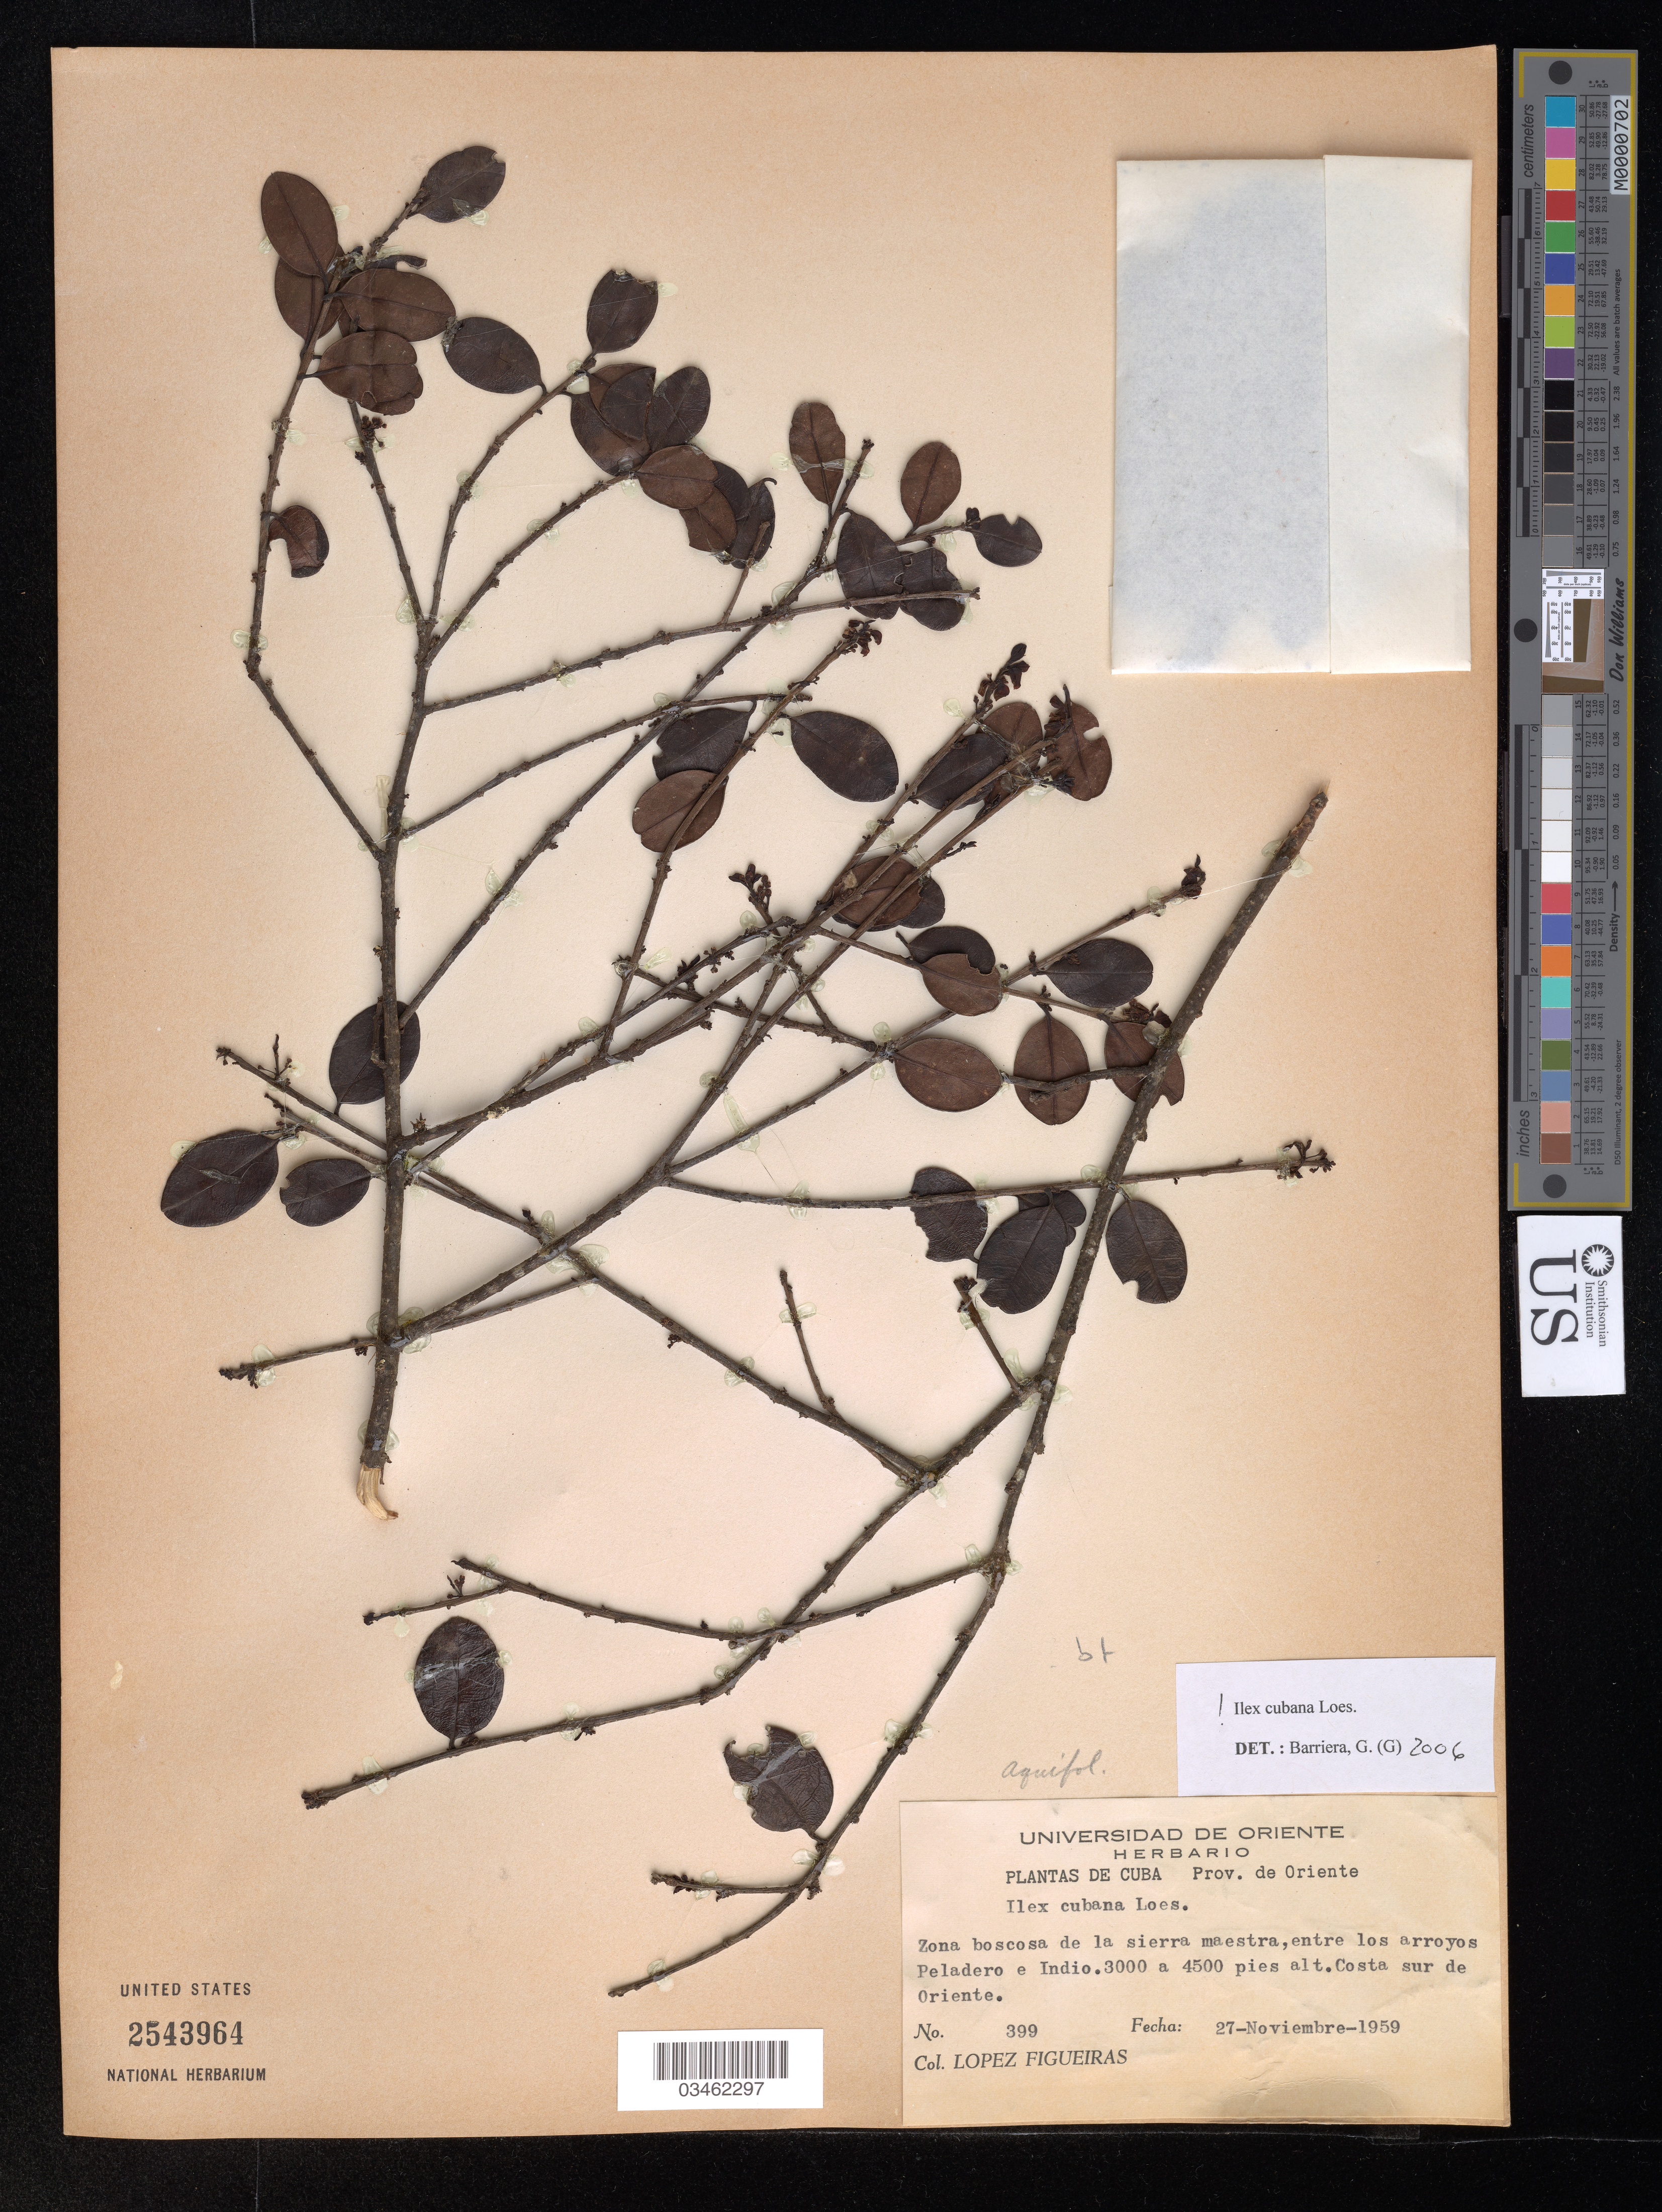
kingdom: Plantae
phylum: Tracheophyta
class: Magnoliopsida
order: Aquifoliales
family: Aquifoliaceae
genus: Ilex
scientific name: Ilex cubana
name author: Loes.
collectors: M. López Figueiras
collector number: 399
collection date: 1959-11-27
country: Cuba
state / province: Oriente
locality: Zona boscosa de la sierra maestra, entre los arroyos Peladero e Indio. Costa sur de Oriente.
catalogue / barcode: US 2543964